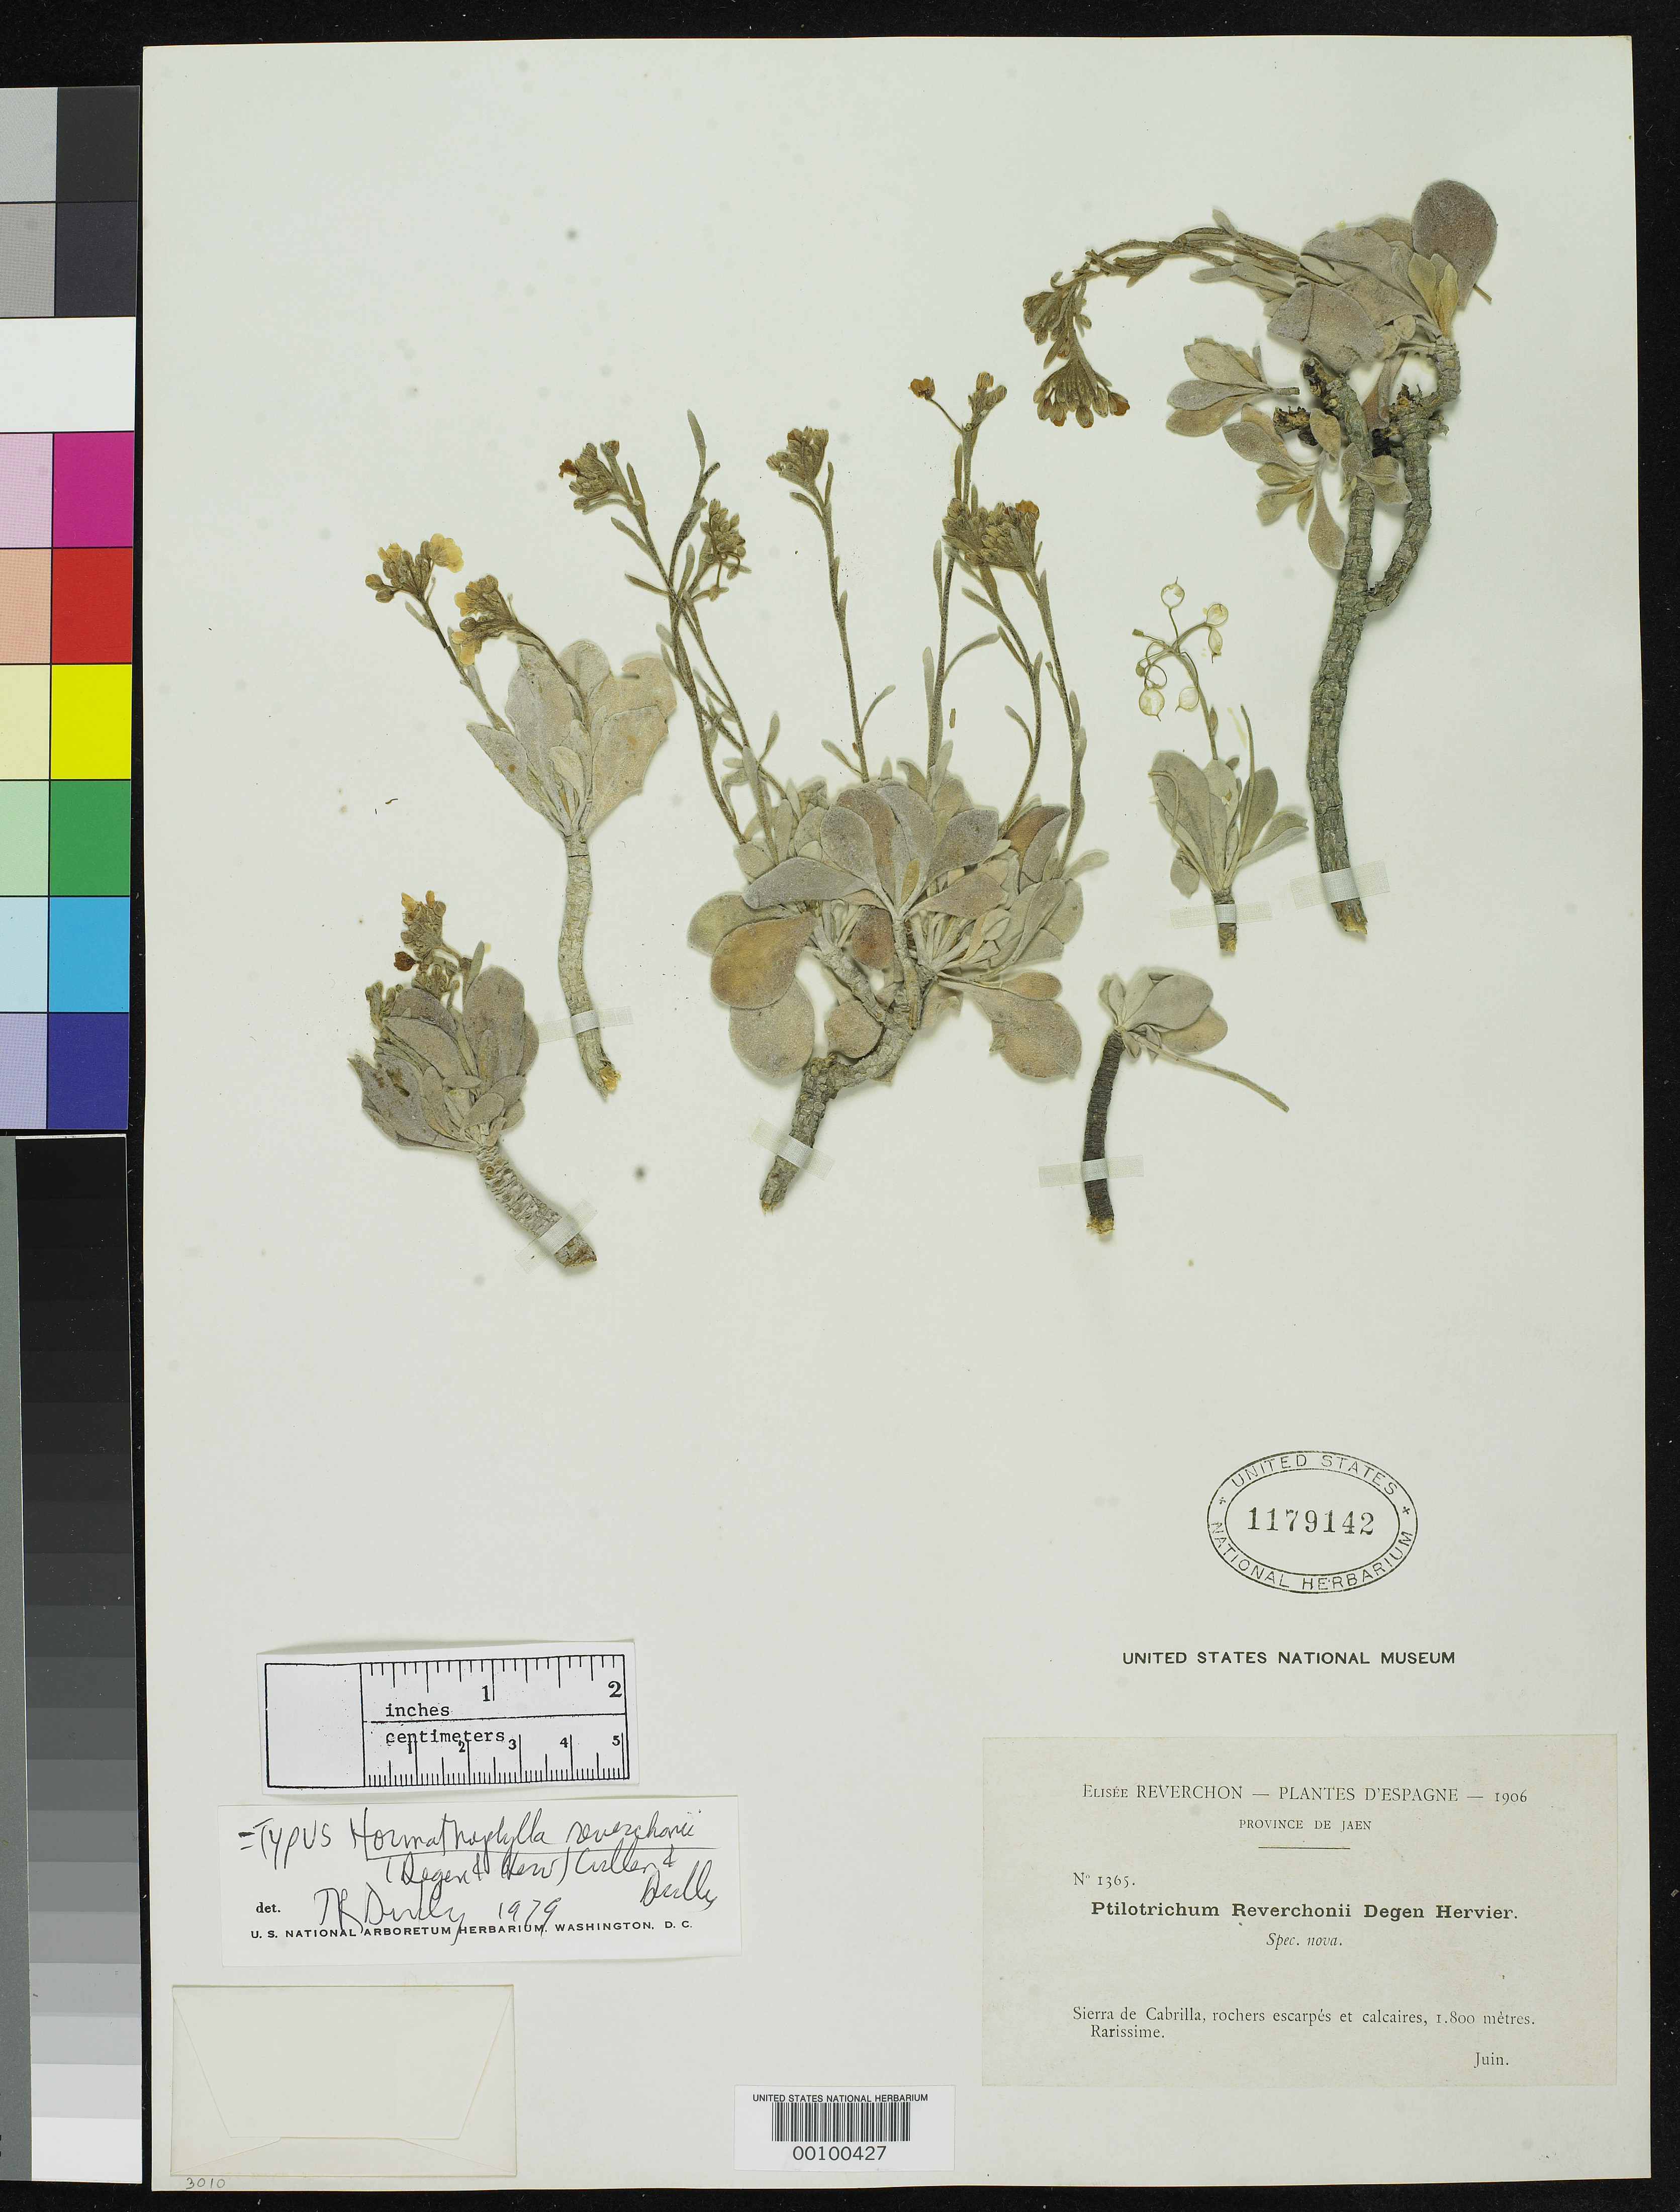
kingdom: Plantae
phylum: Tracheophyta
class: Magnoliopsida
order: Brassicales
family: Brassicaceae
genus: Ptilotrichum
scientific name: Ptilotrichum reverchonii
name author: Degen & Hervier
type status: Isotype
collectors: E. Reverchon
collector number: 1365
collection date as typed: Jul 1904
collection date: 1904-07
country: Spain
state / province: Andalucía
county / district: Jaen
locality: Barrancon de Valentina.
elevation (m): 1800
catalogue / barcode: US 1179142